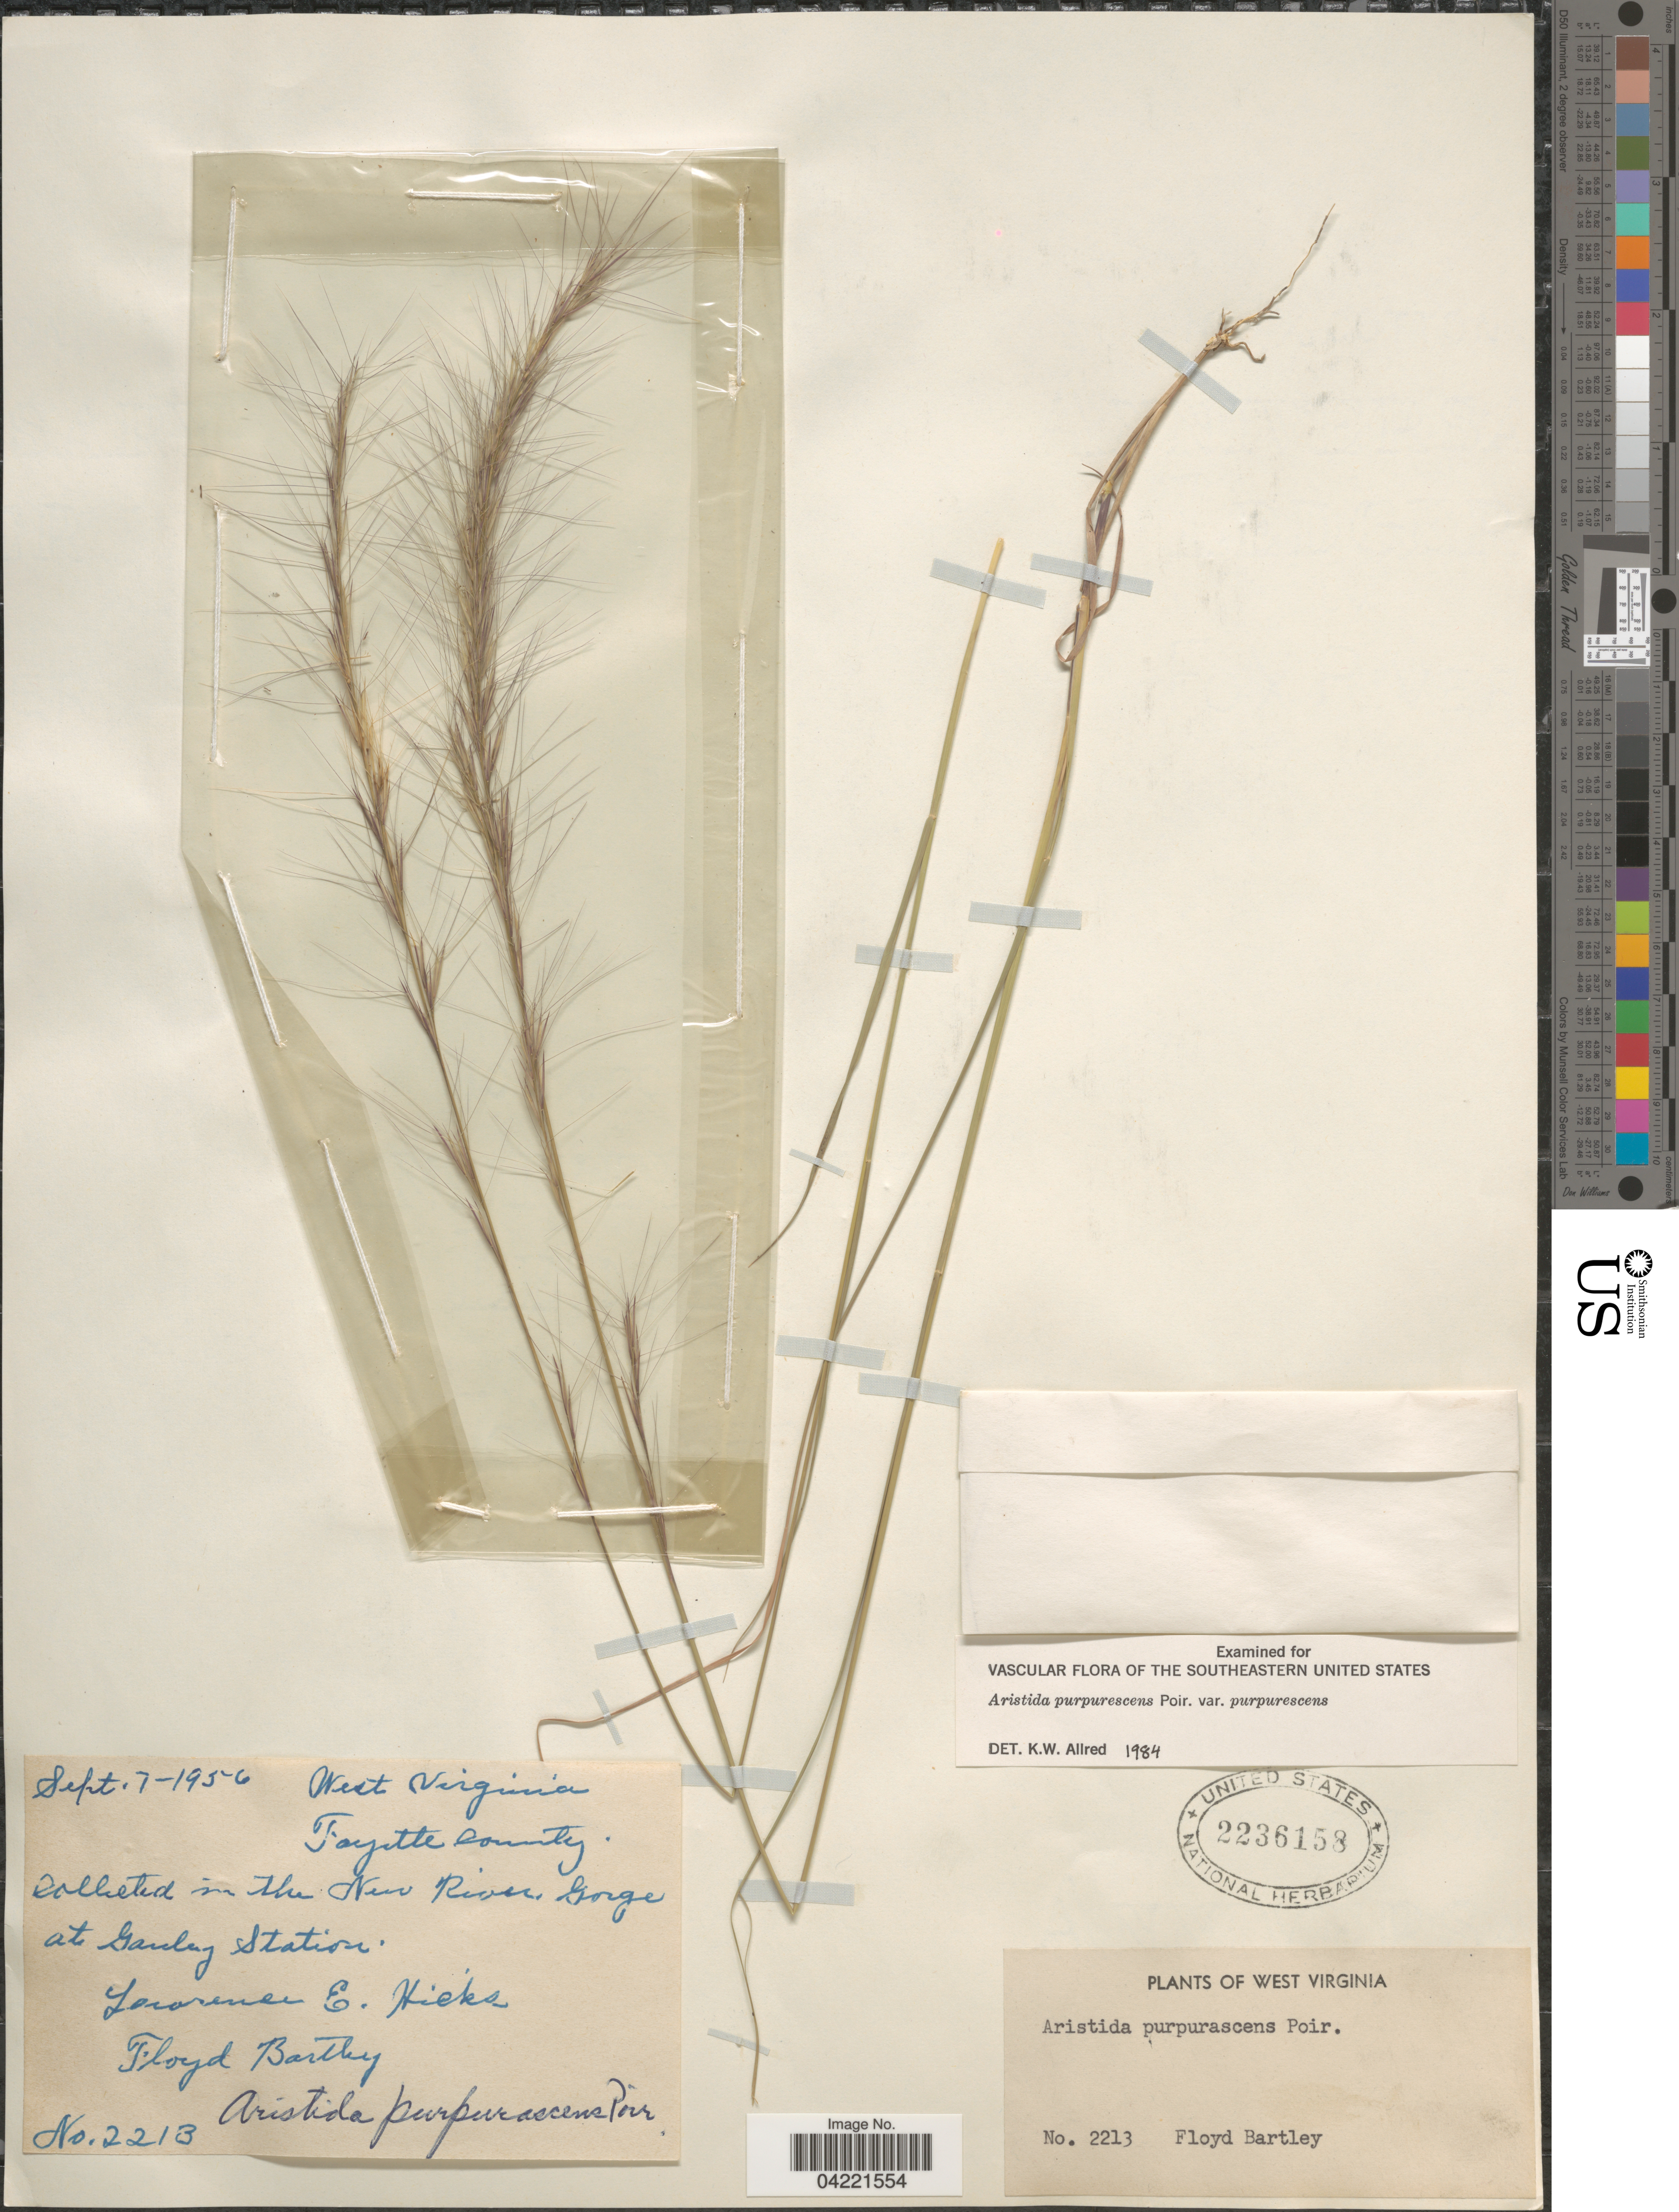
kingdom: Plantae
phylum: Tracheophyta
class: Liliopsida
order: Poales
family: Poaceae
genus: Aristida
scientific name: Aristida purpurascens var. purpurescens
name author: Poir.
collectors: L. E. Hicks & F. Bartley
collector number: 2213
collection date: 1956-09-07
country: United States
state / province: West Virginia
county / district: Fayette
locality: Fayette County. In the New River, Gorge at Ganley Station.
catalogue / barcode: US 2236158